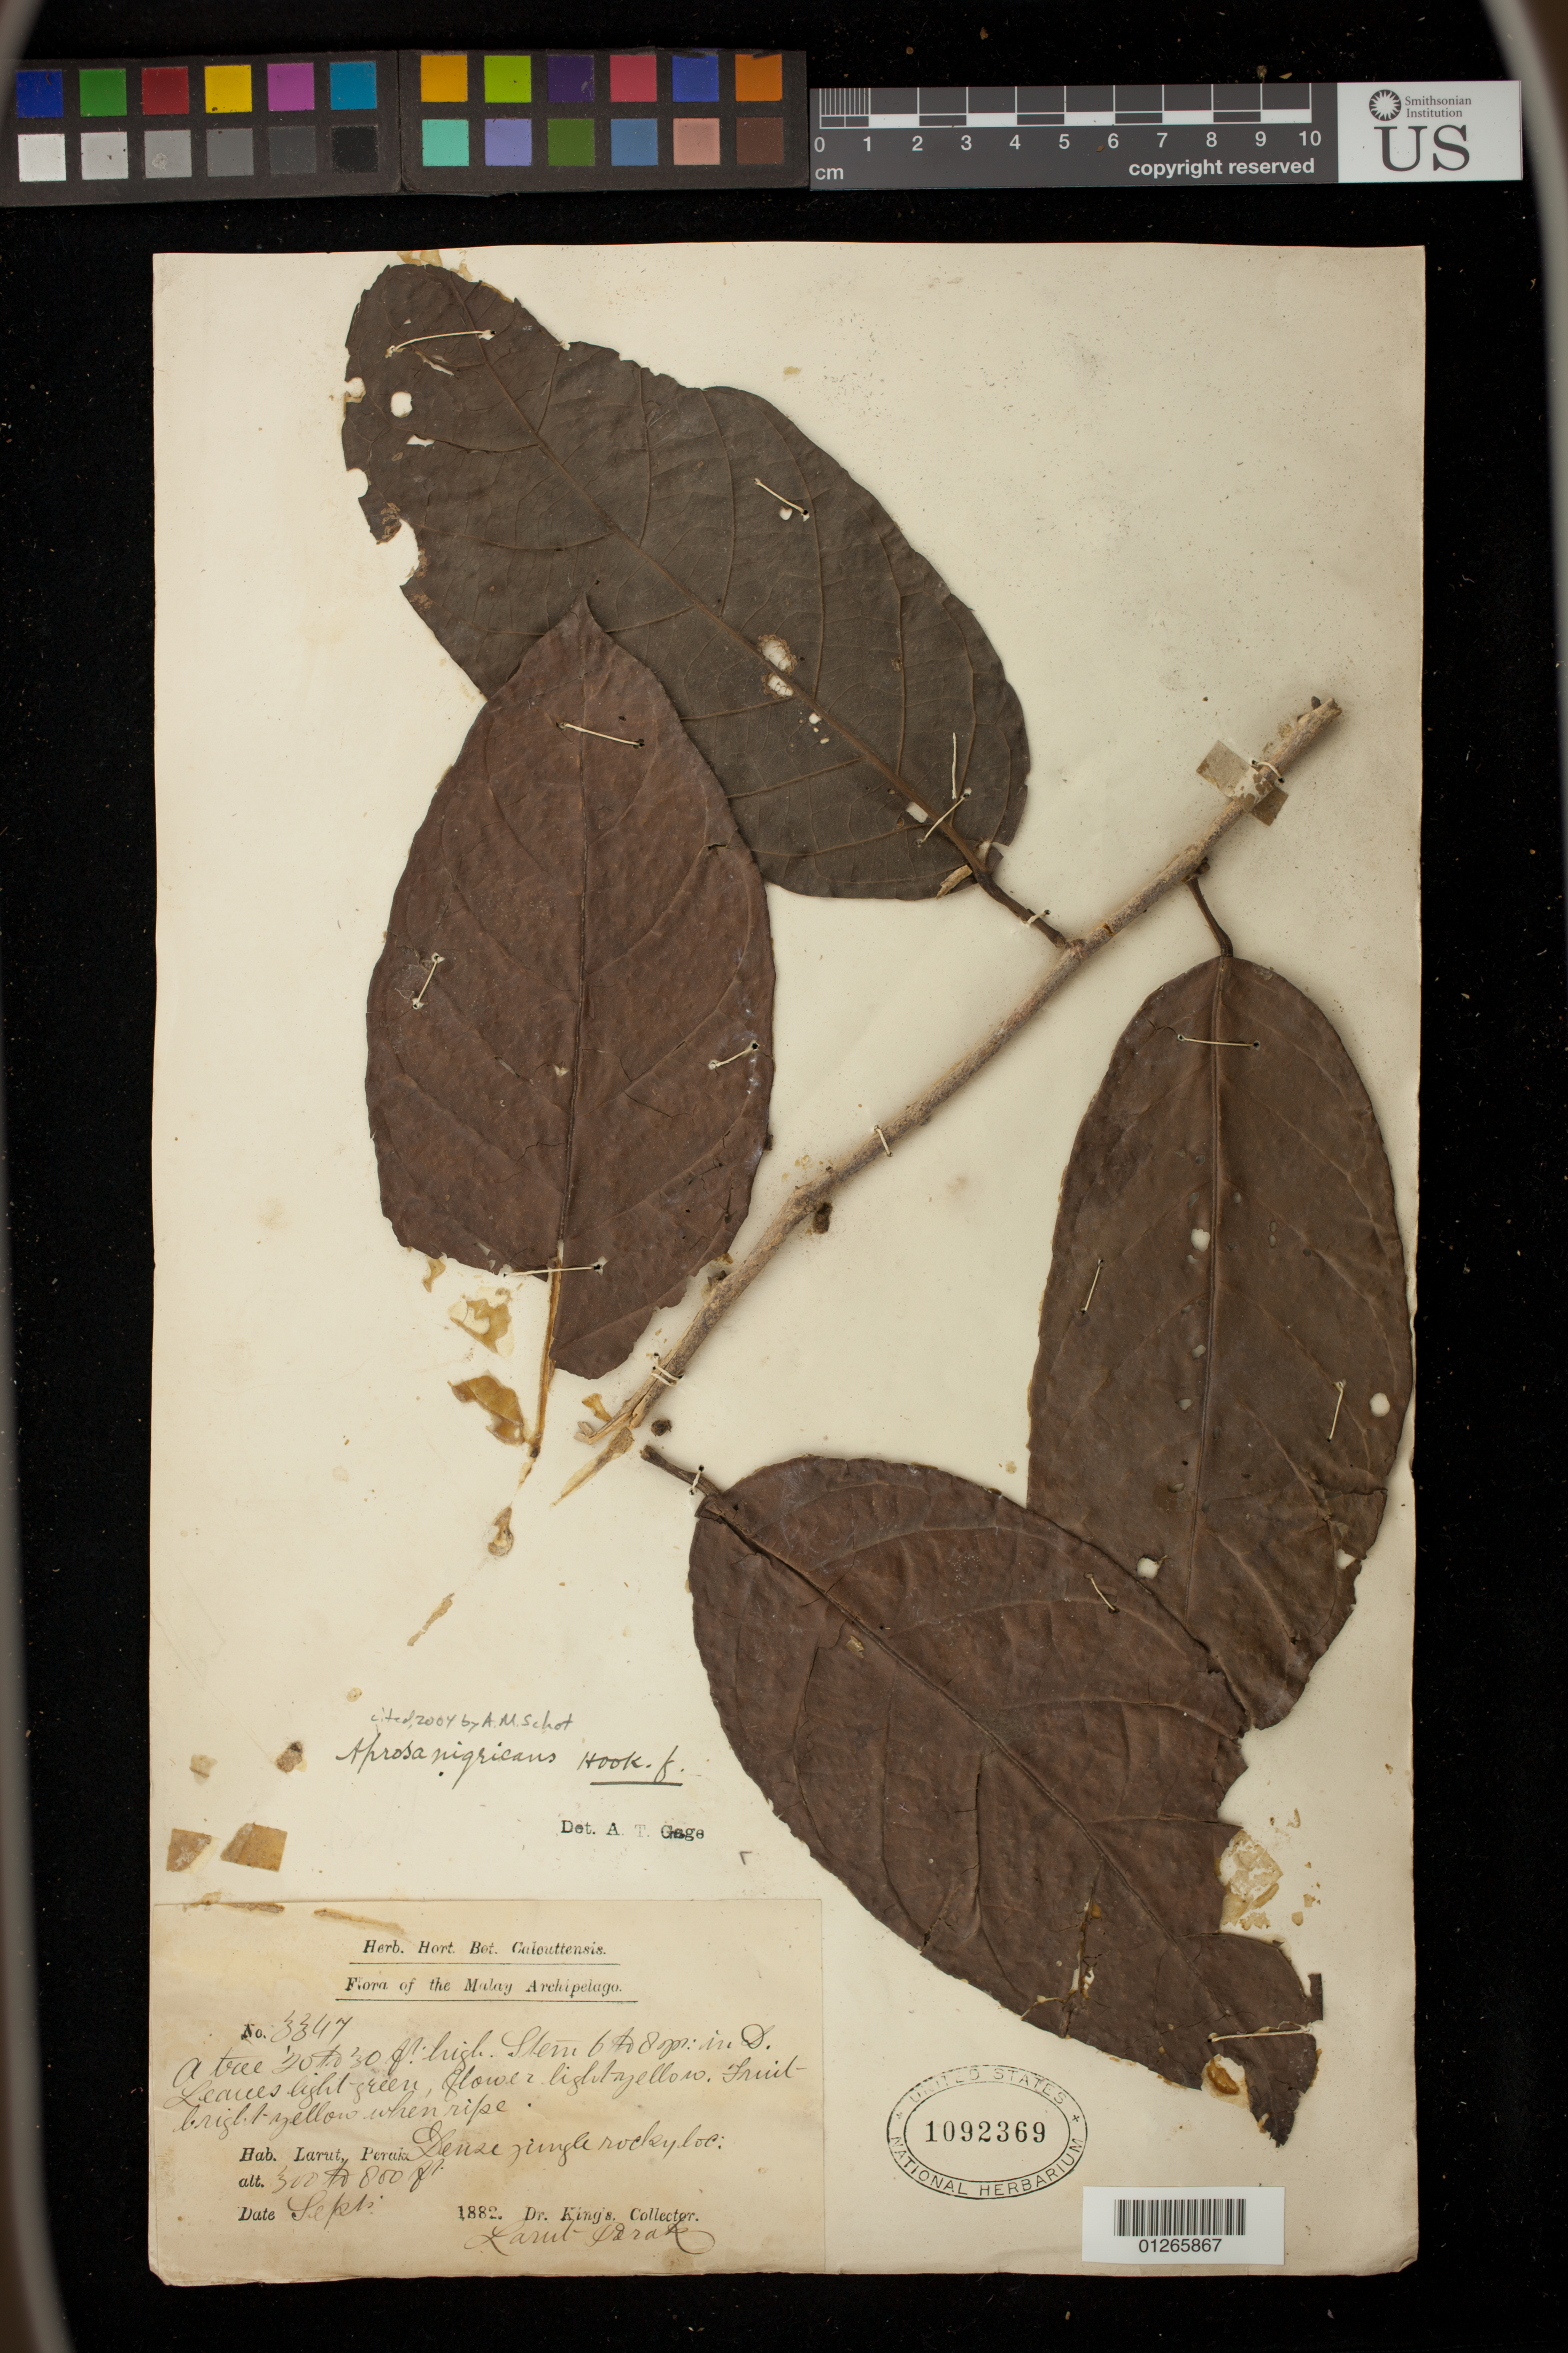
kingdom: Plantae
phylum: Tracheophyta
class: Magnoliopsida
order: Malpighiales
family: Phyllanthaceae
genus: Aporosa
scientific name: Aporosa nigricans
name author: Hook. f.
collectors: King, --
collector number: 3347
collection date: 1882-09-01/1882-09-30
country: Malaysia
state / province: Perak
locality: Larut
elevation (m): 91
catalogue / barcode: US 1092369